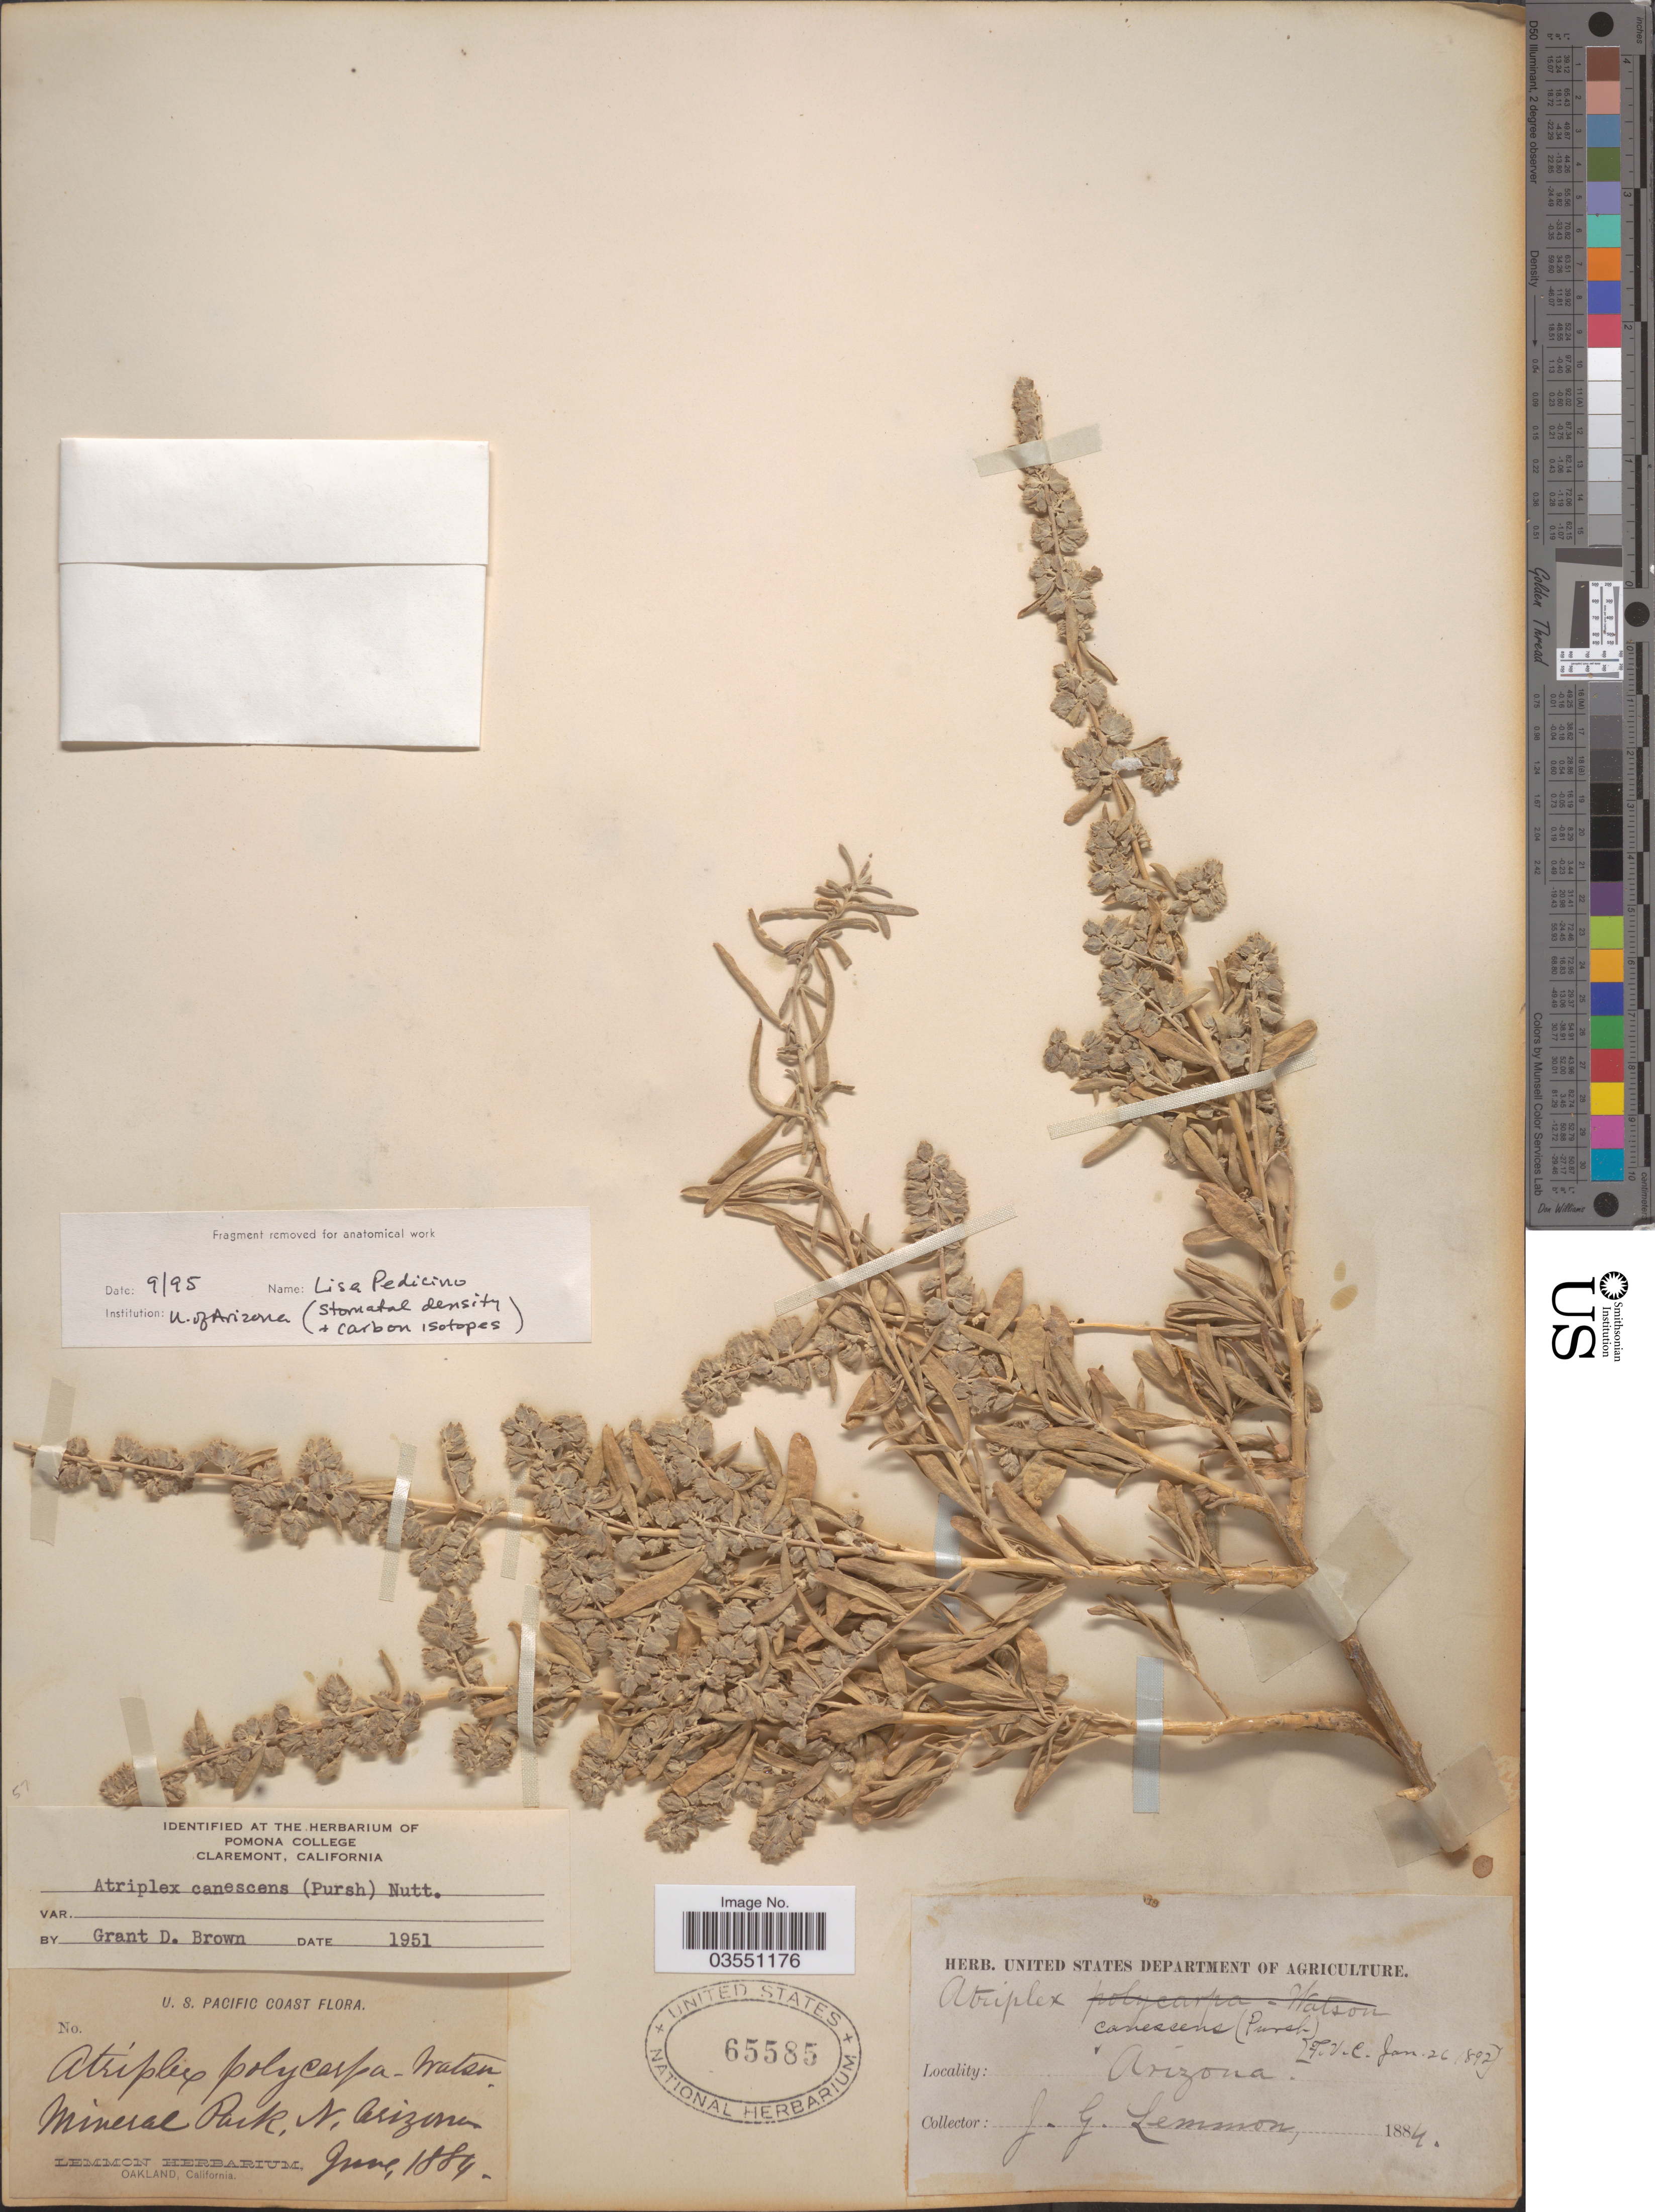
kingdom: Plantae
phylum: Tracheophyta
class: Magnoliopsida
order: Caryophyllales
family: Amaranthaceae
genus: Atriplex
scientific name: Atriplex canescens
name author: (Pursh) Nutt.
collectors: J. Lemmon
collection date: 1884-06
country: United States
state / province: Arizona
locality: U.S. Pacific Coast. Mineral Park, N. Arizona.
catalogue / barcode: US 65585